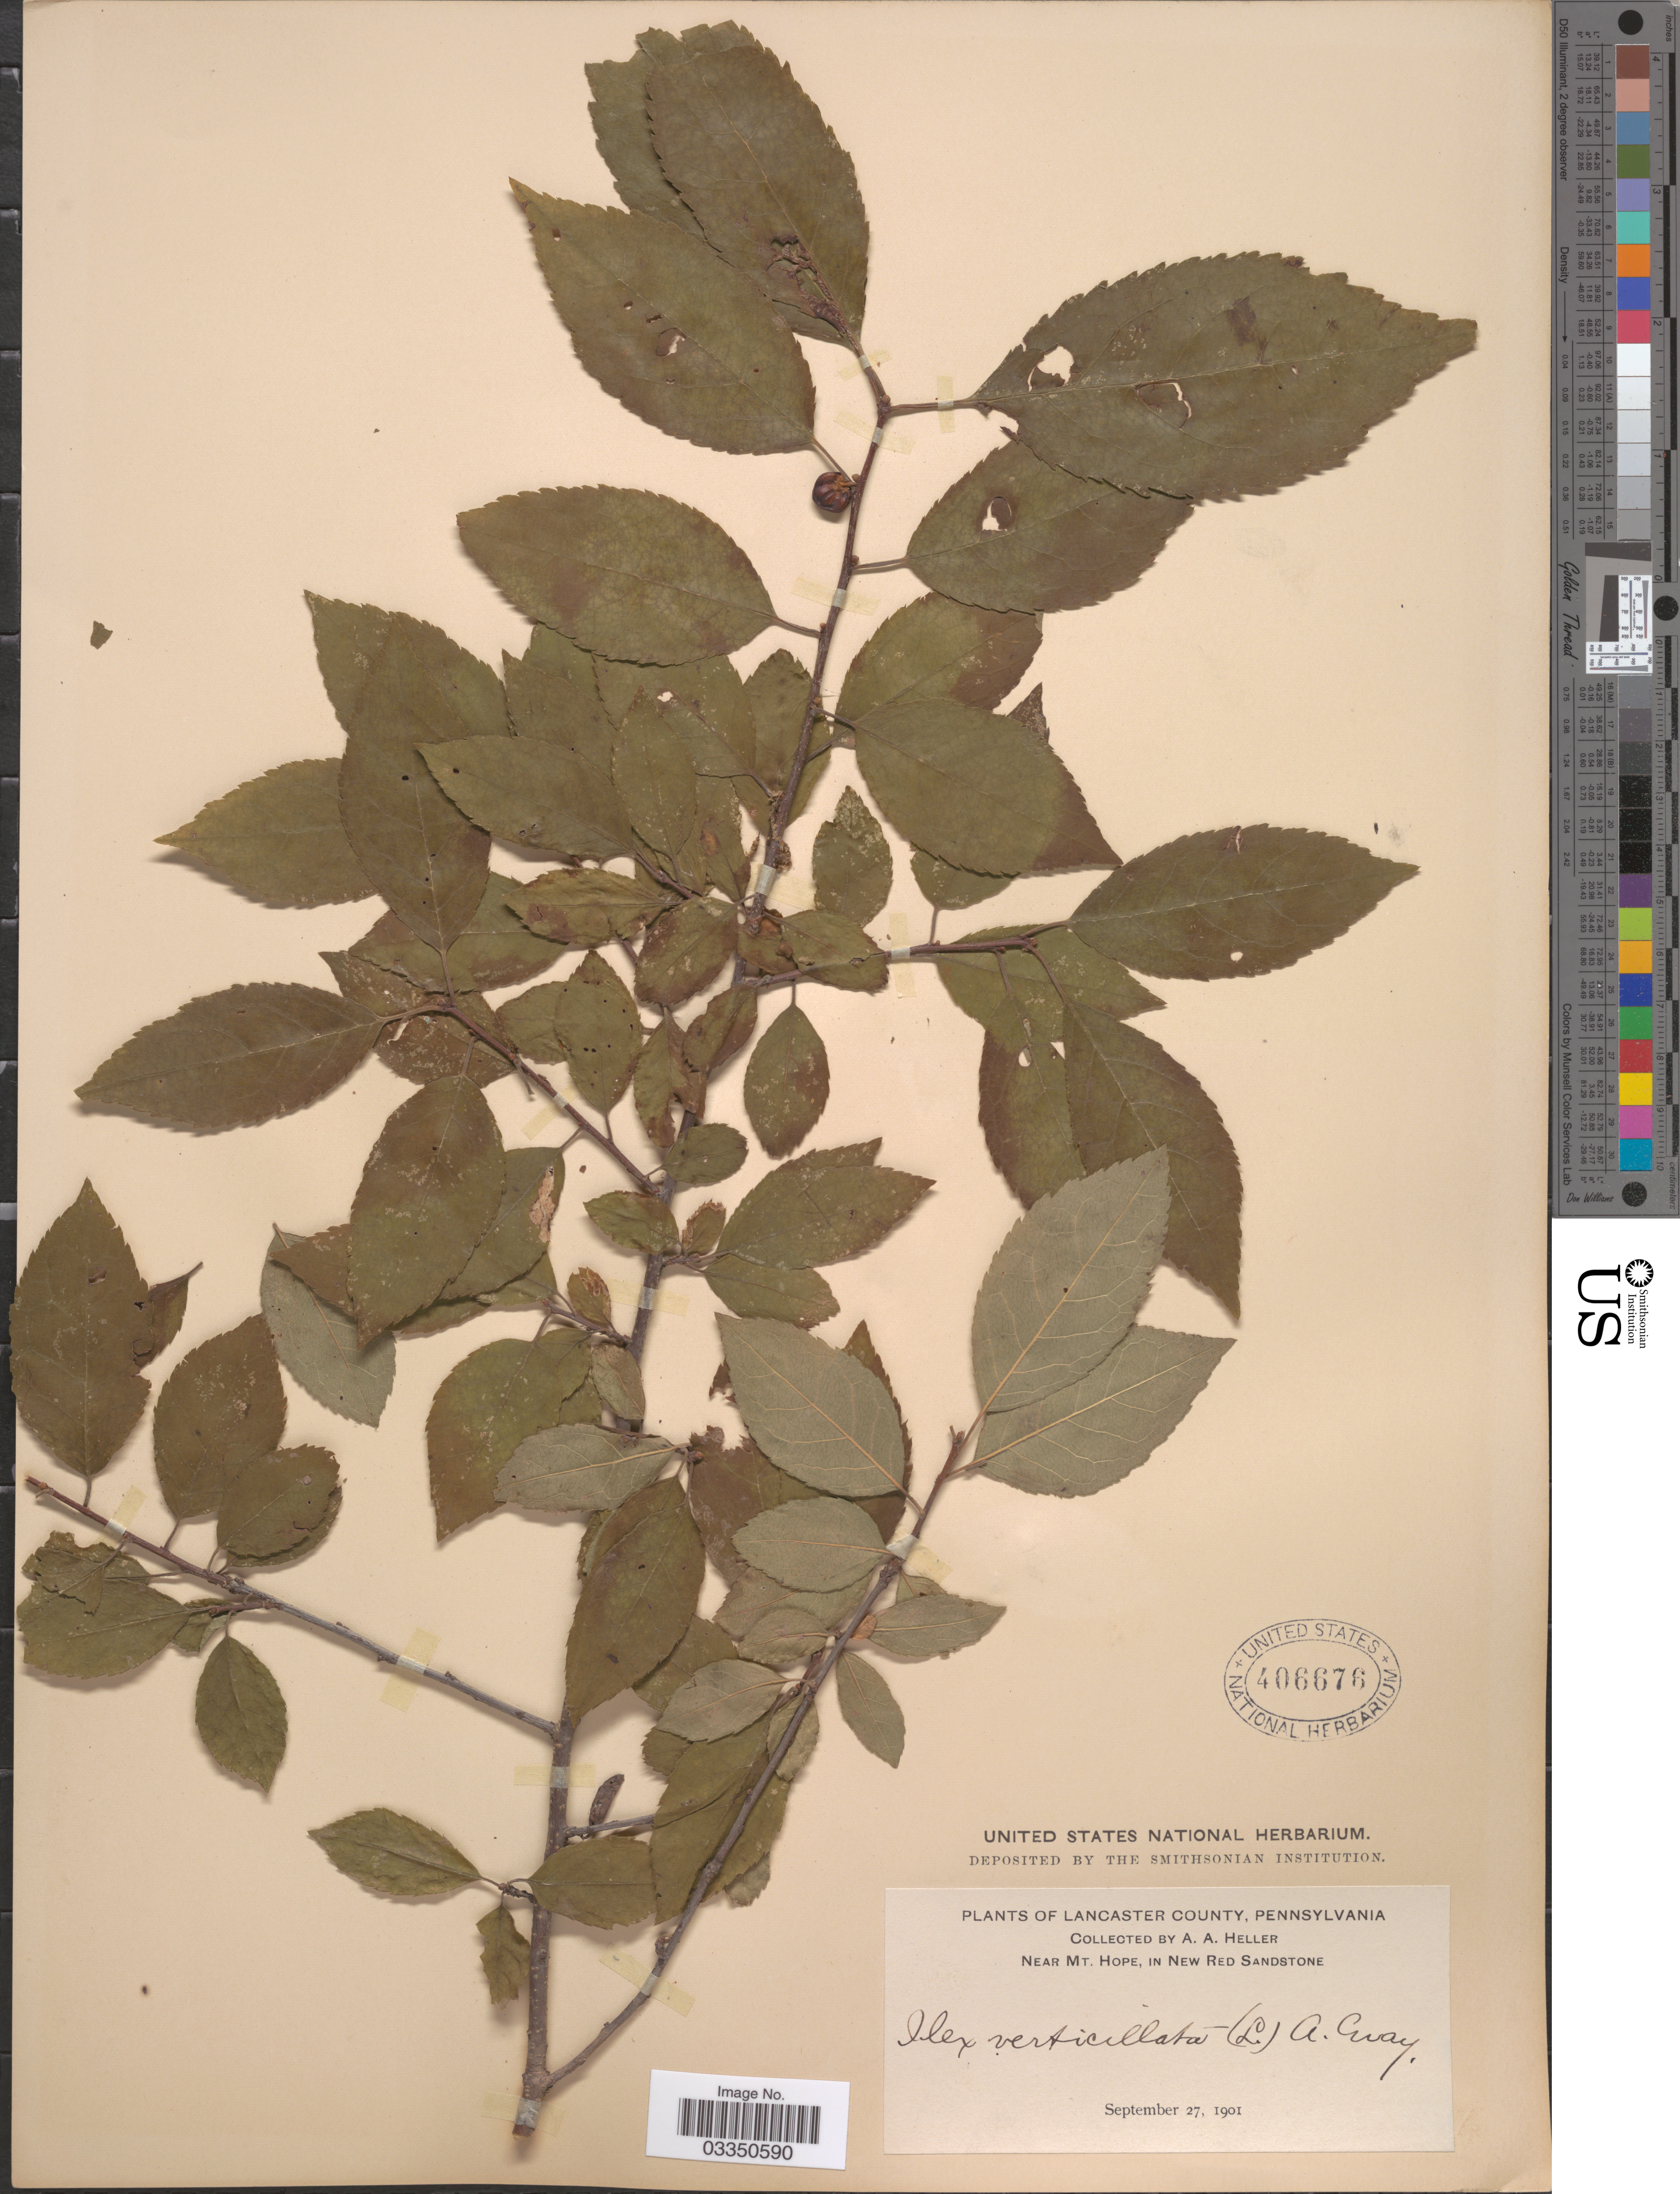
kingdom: Plantae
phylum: Tracheophyta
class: Magnoliopsida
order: Aquifoliales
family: Aquifoliaceae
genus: Ilex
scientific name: Ilex verticillata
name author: (L.) A. Gray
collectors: A. A. Heller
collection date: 1901-09-27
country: United States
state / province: Pennsylvania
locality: Lancaster County. Near Mt. Hope, in New Red Sandstone.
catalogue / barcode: US 406676